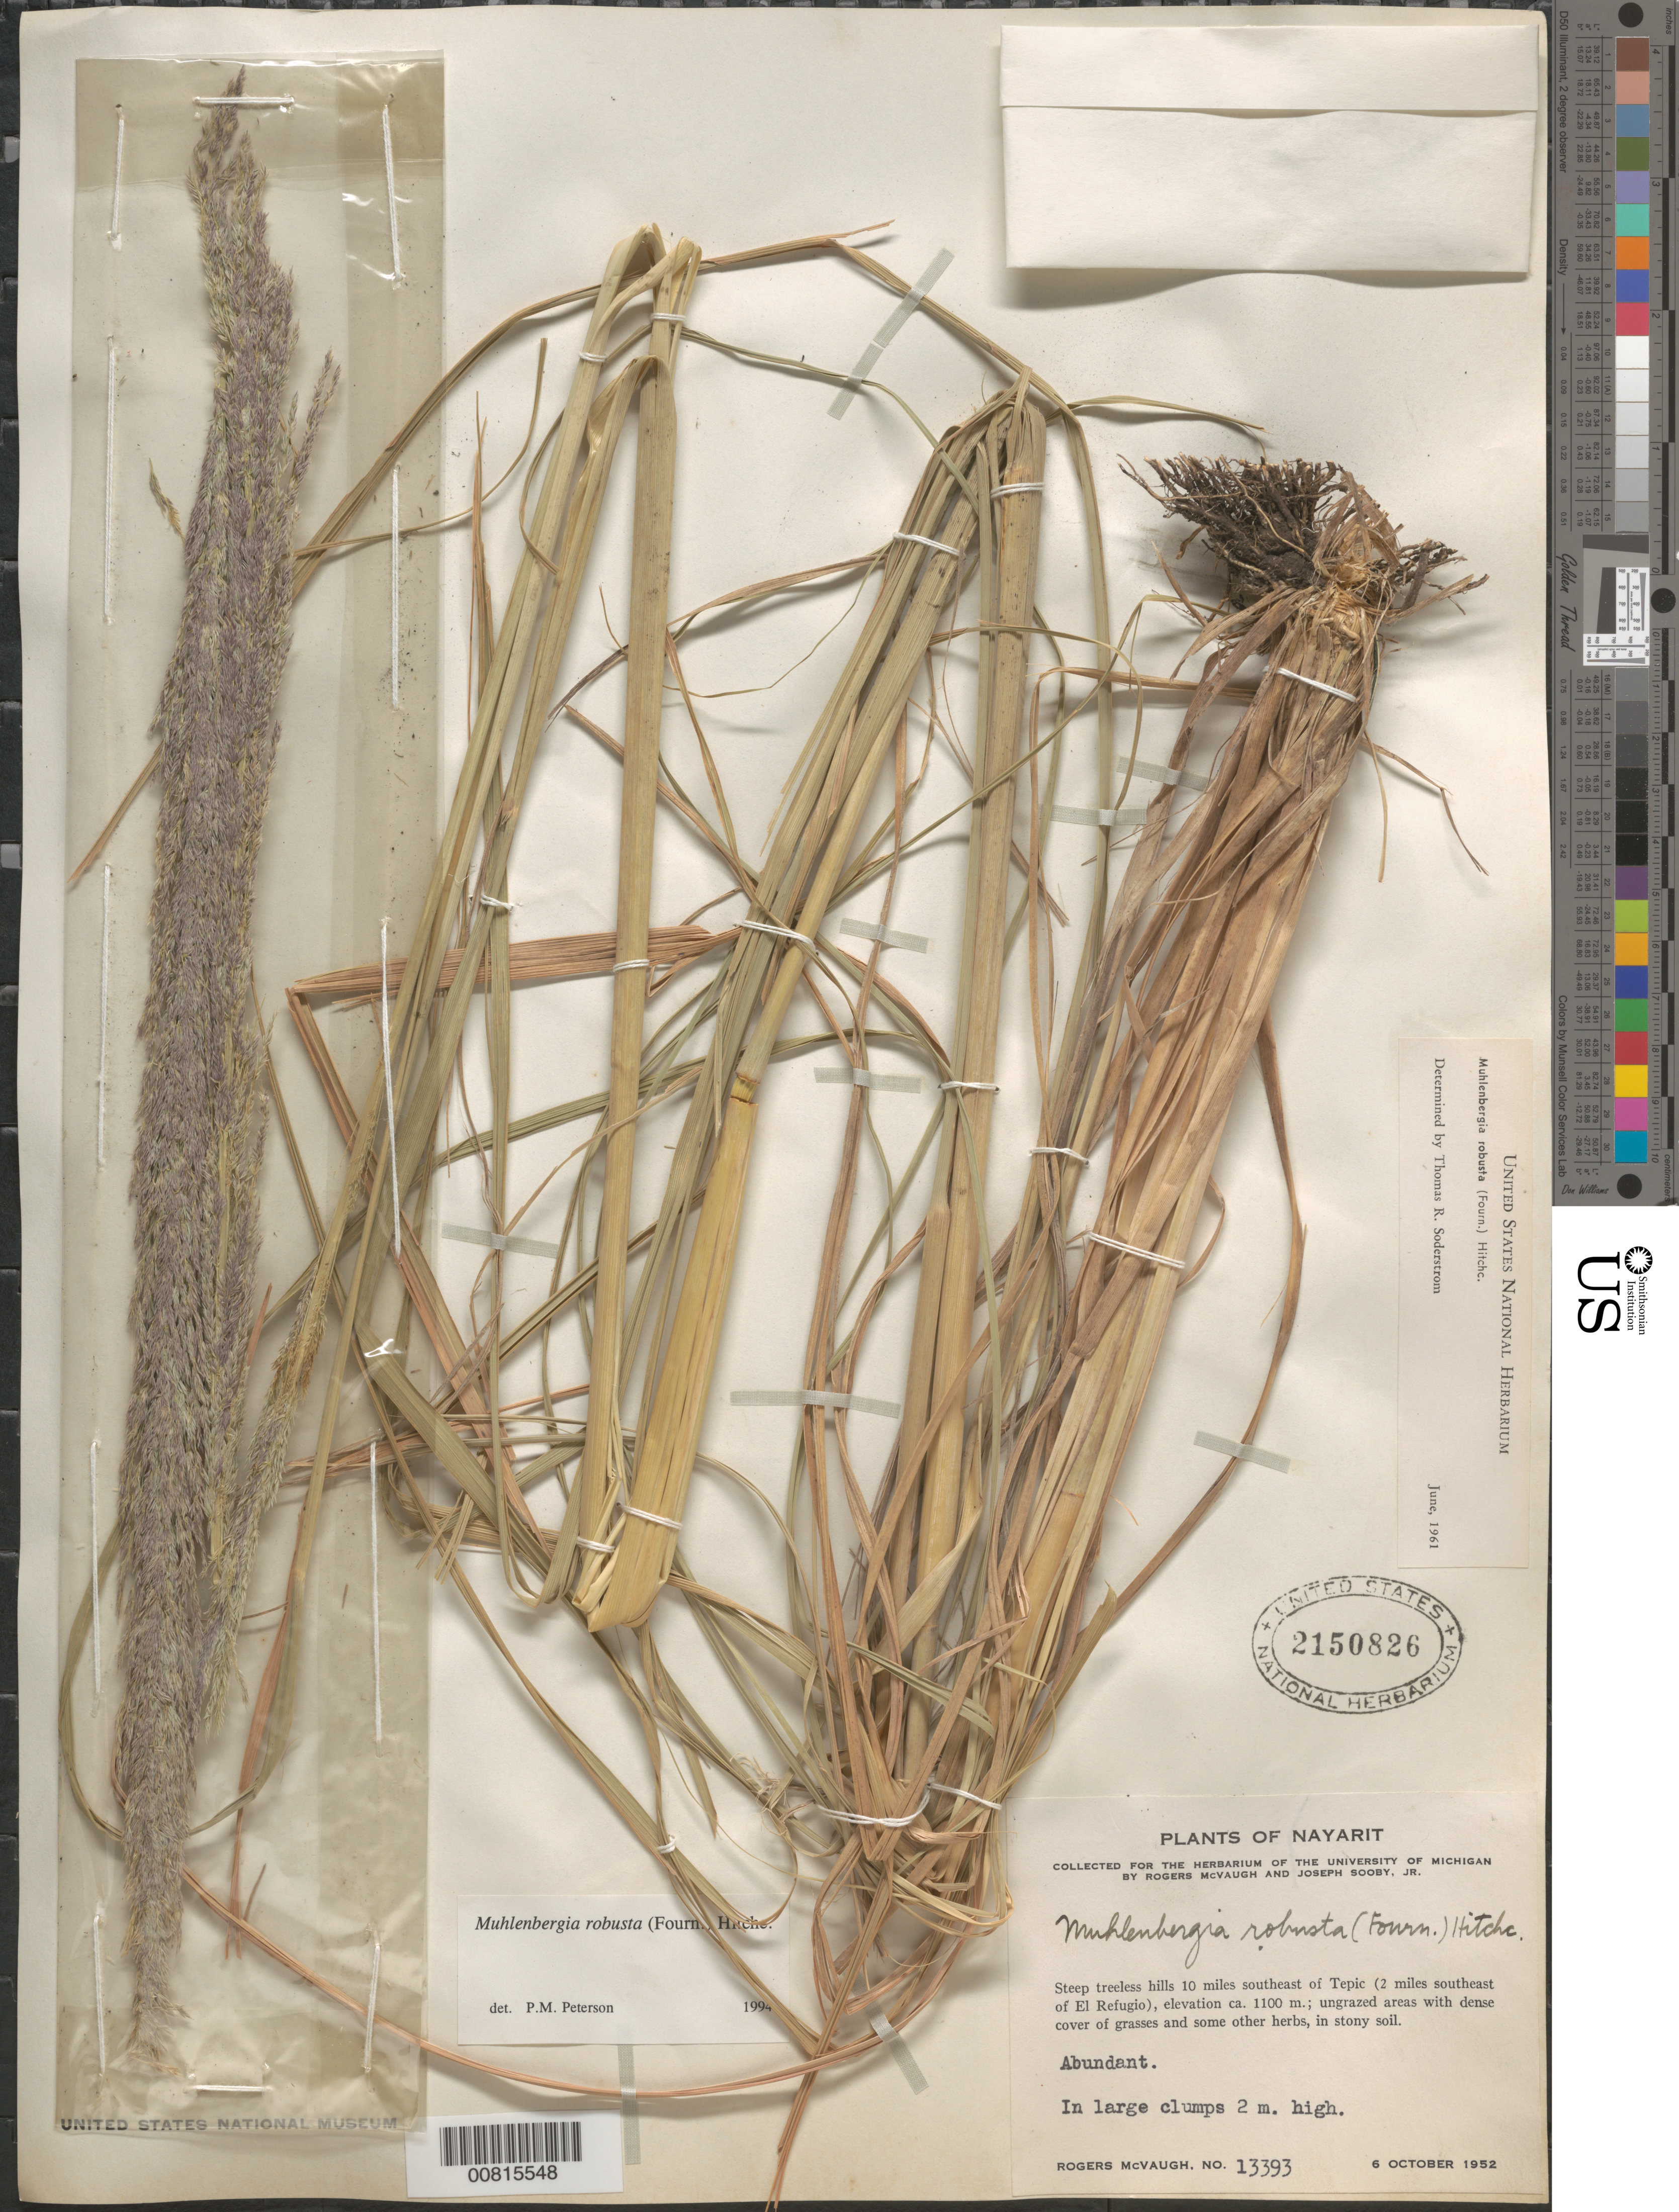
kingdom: Plantae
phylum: Tracheophyta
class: Liliopsida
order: Poales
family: Poaceae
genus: Muhlenbergia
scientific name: Muhlenbergia robusta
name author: (E. Fourn.) Hitchc.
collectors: R. McVaugh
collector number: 13393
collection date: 1952-10-06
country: Mexico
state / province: Nayarit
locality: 10 mi E of Tepic (2 mi SE of El Refugio), Nay.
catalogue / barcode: US 2150826